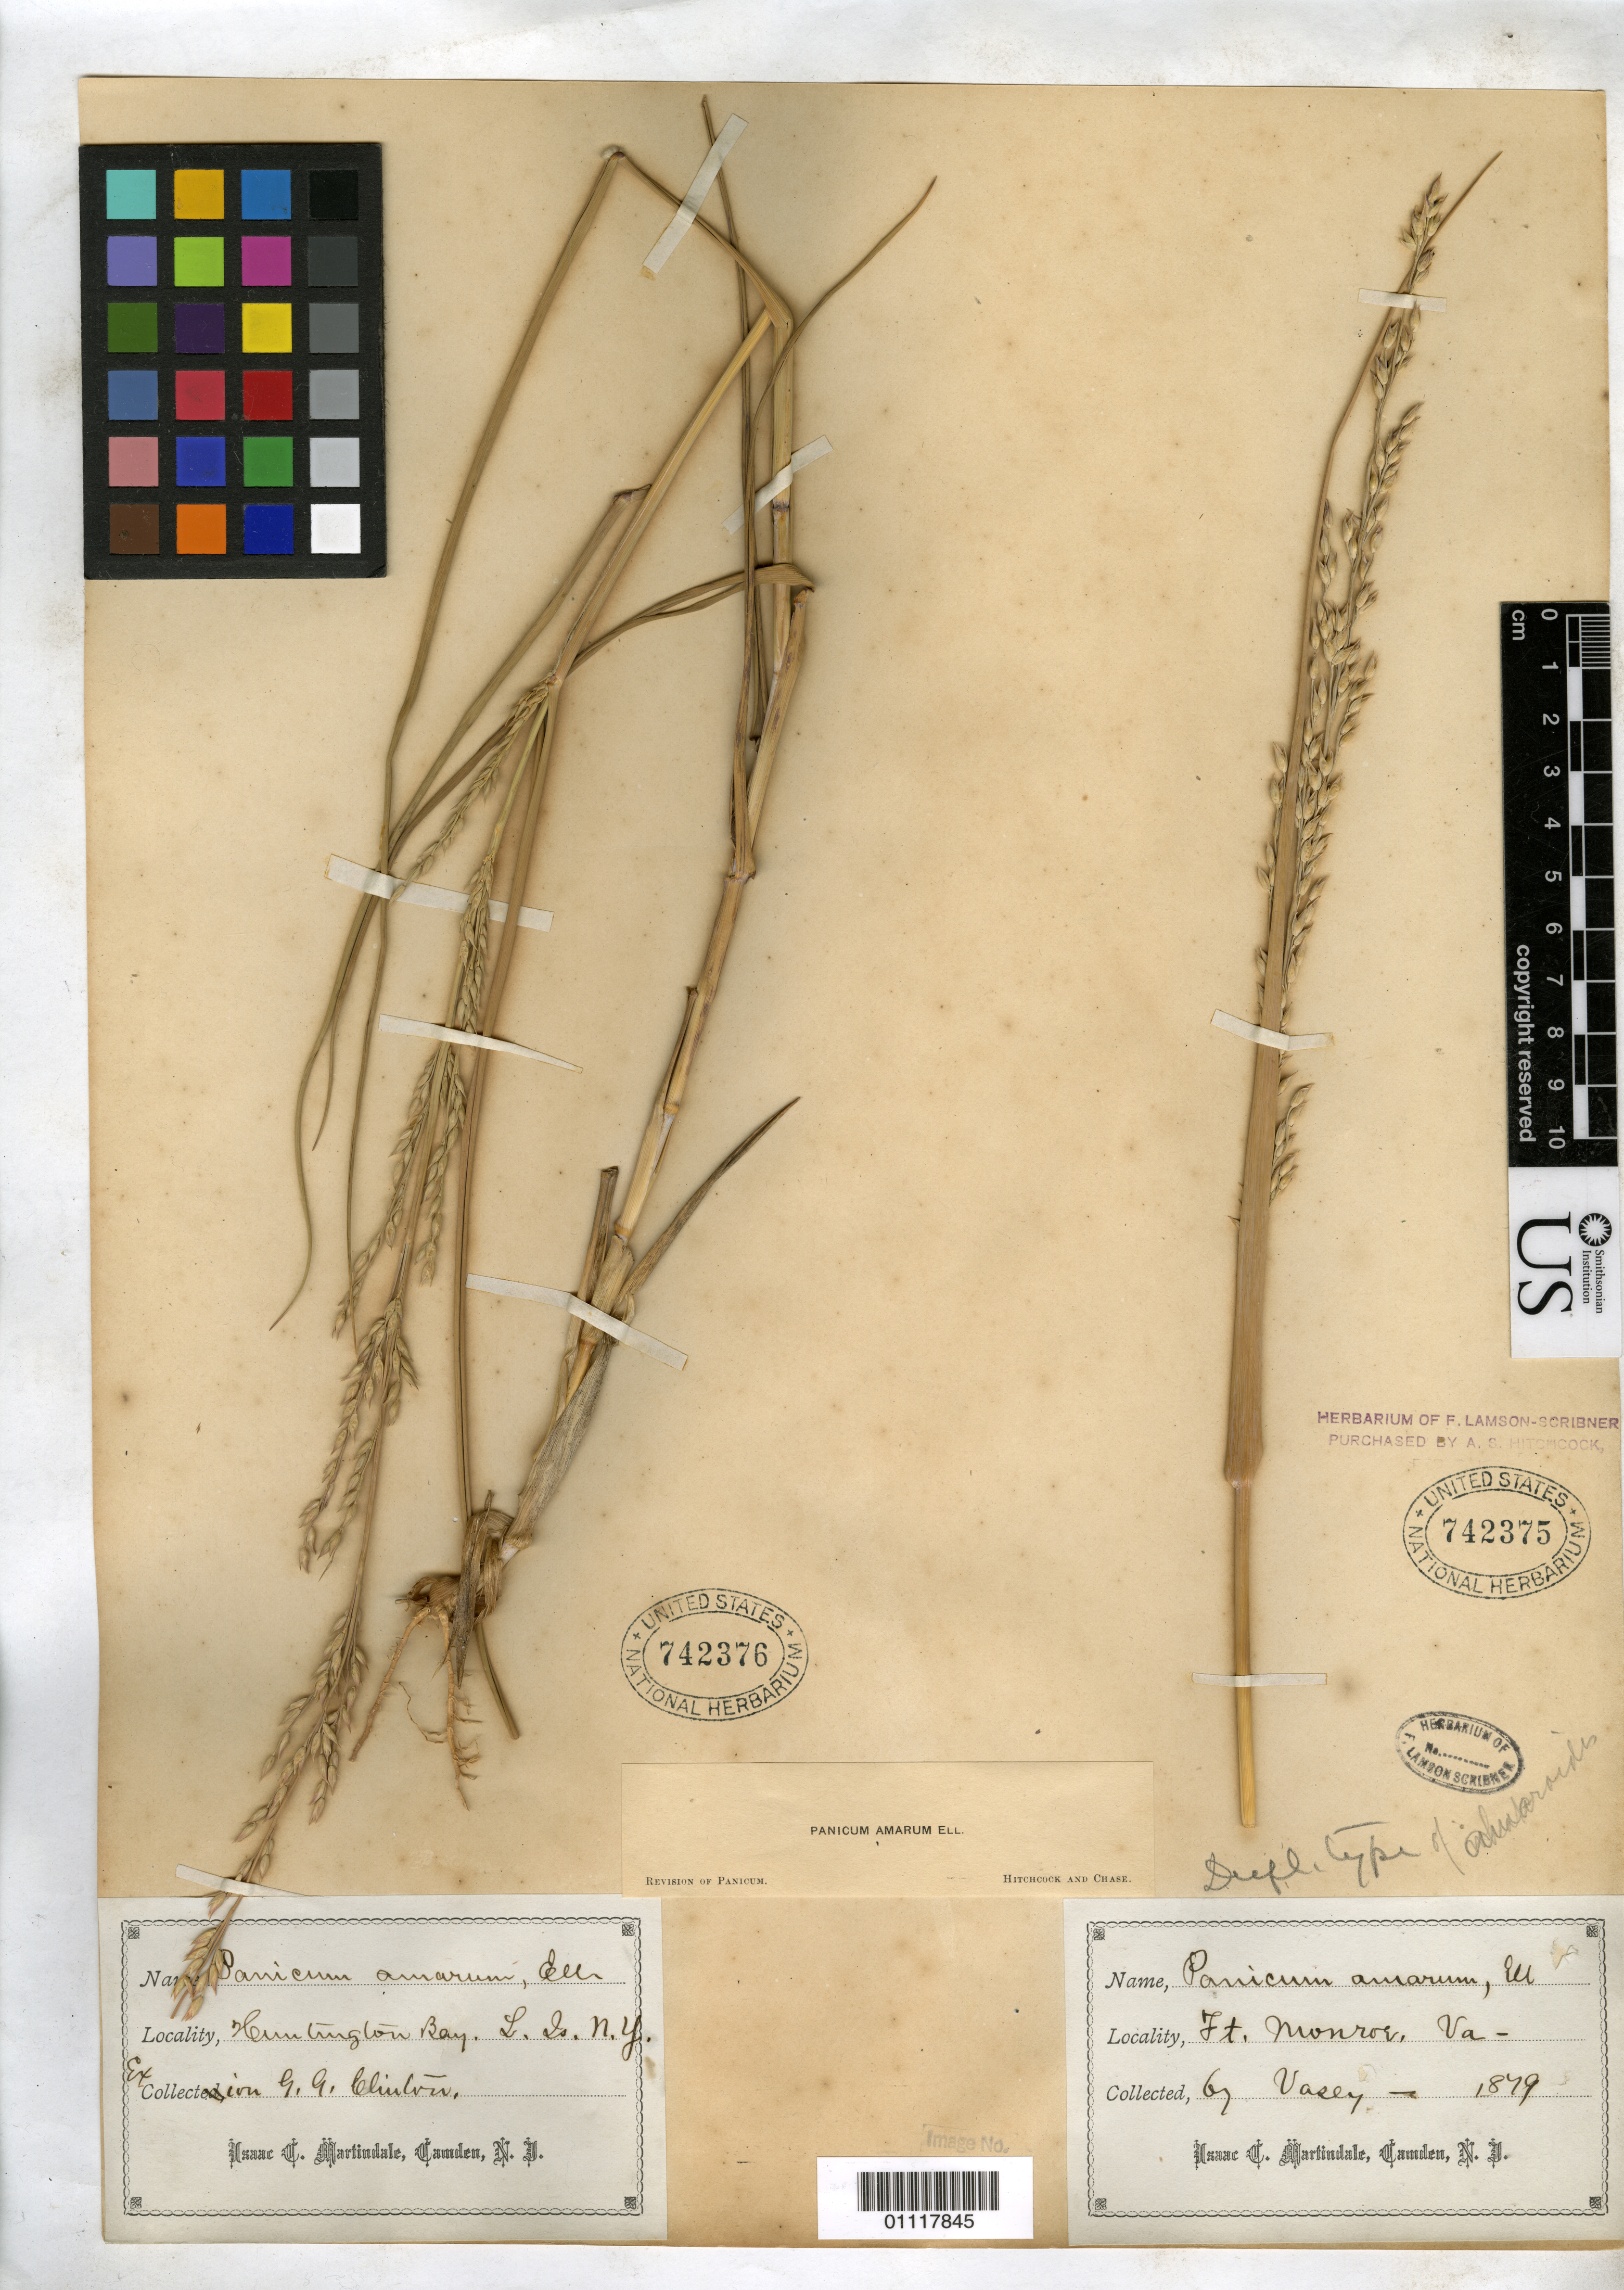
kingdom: Plantae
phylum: Tracheophyta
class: Liliopsida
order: Poales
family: Poaceae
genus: Panicum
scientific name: Panicum amarum var. minus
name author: Vasey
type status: Isotype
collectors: G. R. Vasey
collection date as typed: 1879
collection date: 1879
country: United States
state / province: Virginia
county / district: City of Hampton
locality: Fort Monroe.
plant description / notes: Type specimen is mounted on right-hand side; mounted with non-type specimen on left-hand side (USNH 742376).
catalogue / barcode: US 742375